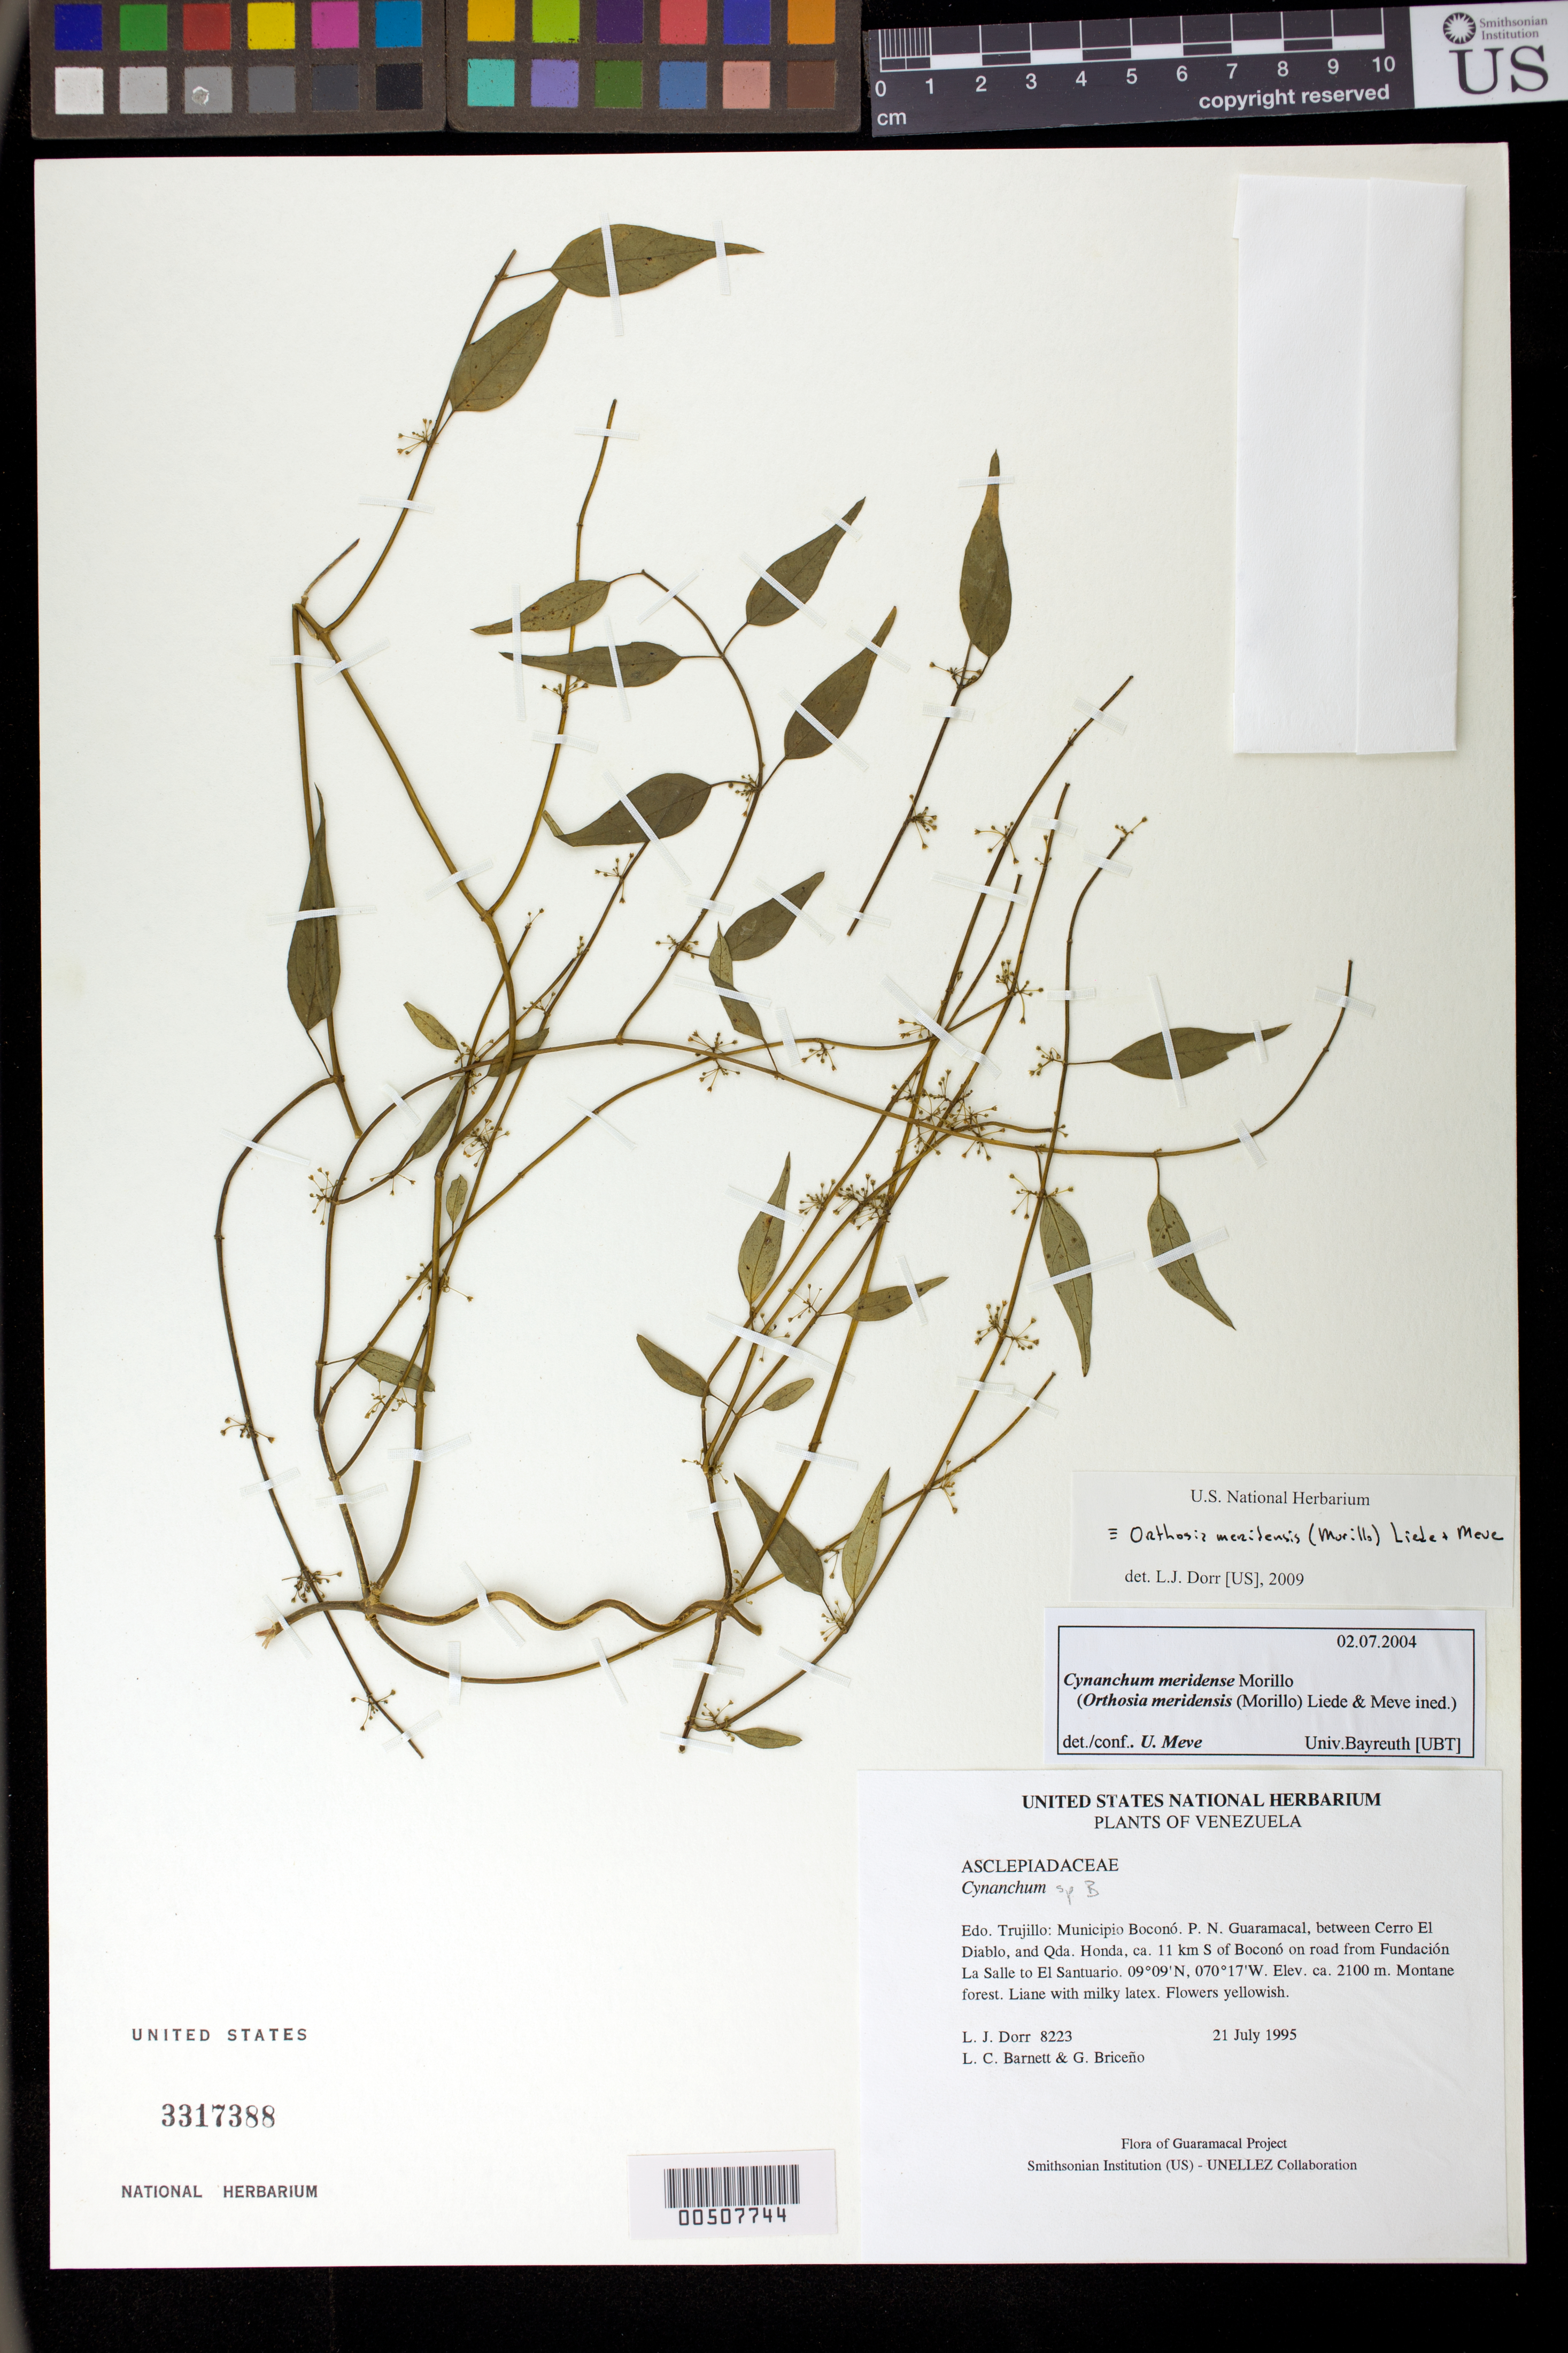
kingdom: Plantae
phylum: Tracheophyta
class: Magnoliopsida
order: Gentianales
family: Apocynaceae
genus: Orthosia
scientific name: Orthosia meridensis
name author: (Morillo) Liede & Meve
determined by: Dorr, L. J., (BOT), Smithsonian Institution - National Museum of Natural History (UNITED STATES)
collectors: L. J. Dorr, L. C. Barnett & G. Briceño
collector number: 8223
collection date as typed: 21 Jul 1995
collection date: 1995-07-21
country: Venezuela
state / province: Trujillo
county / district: Boconó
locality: Parque Nacional Guaramacal, between Cerro El Diablo, and Qda. Honda, ca. 11 km S of Boconó on road from Fundación La Salle to El Santuario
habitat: Montane forest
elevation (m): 2100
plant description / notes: MERF, PORT, UBT, US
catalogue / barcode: US 3317388